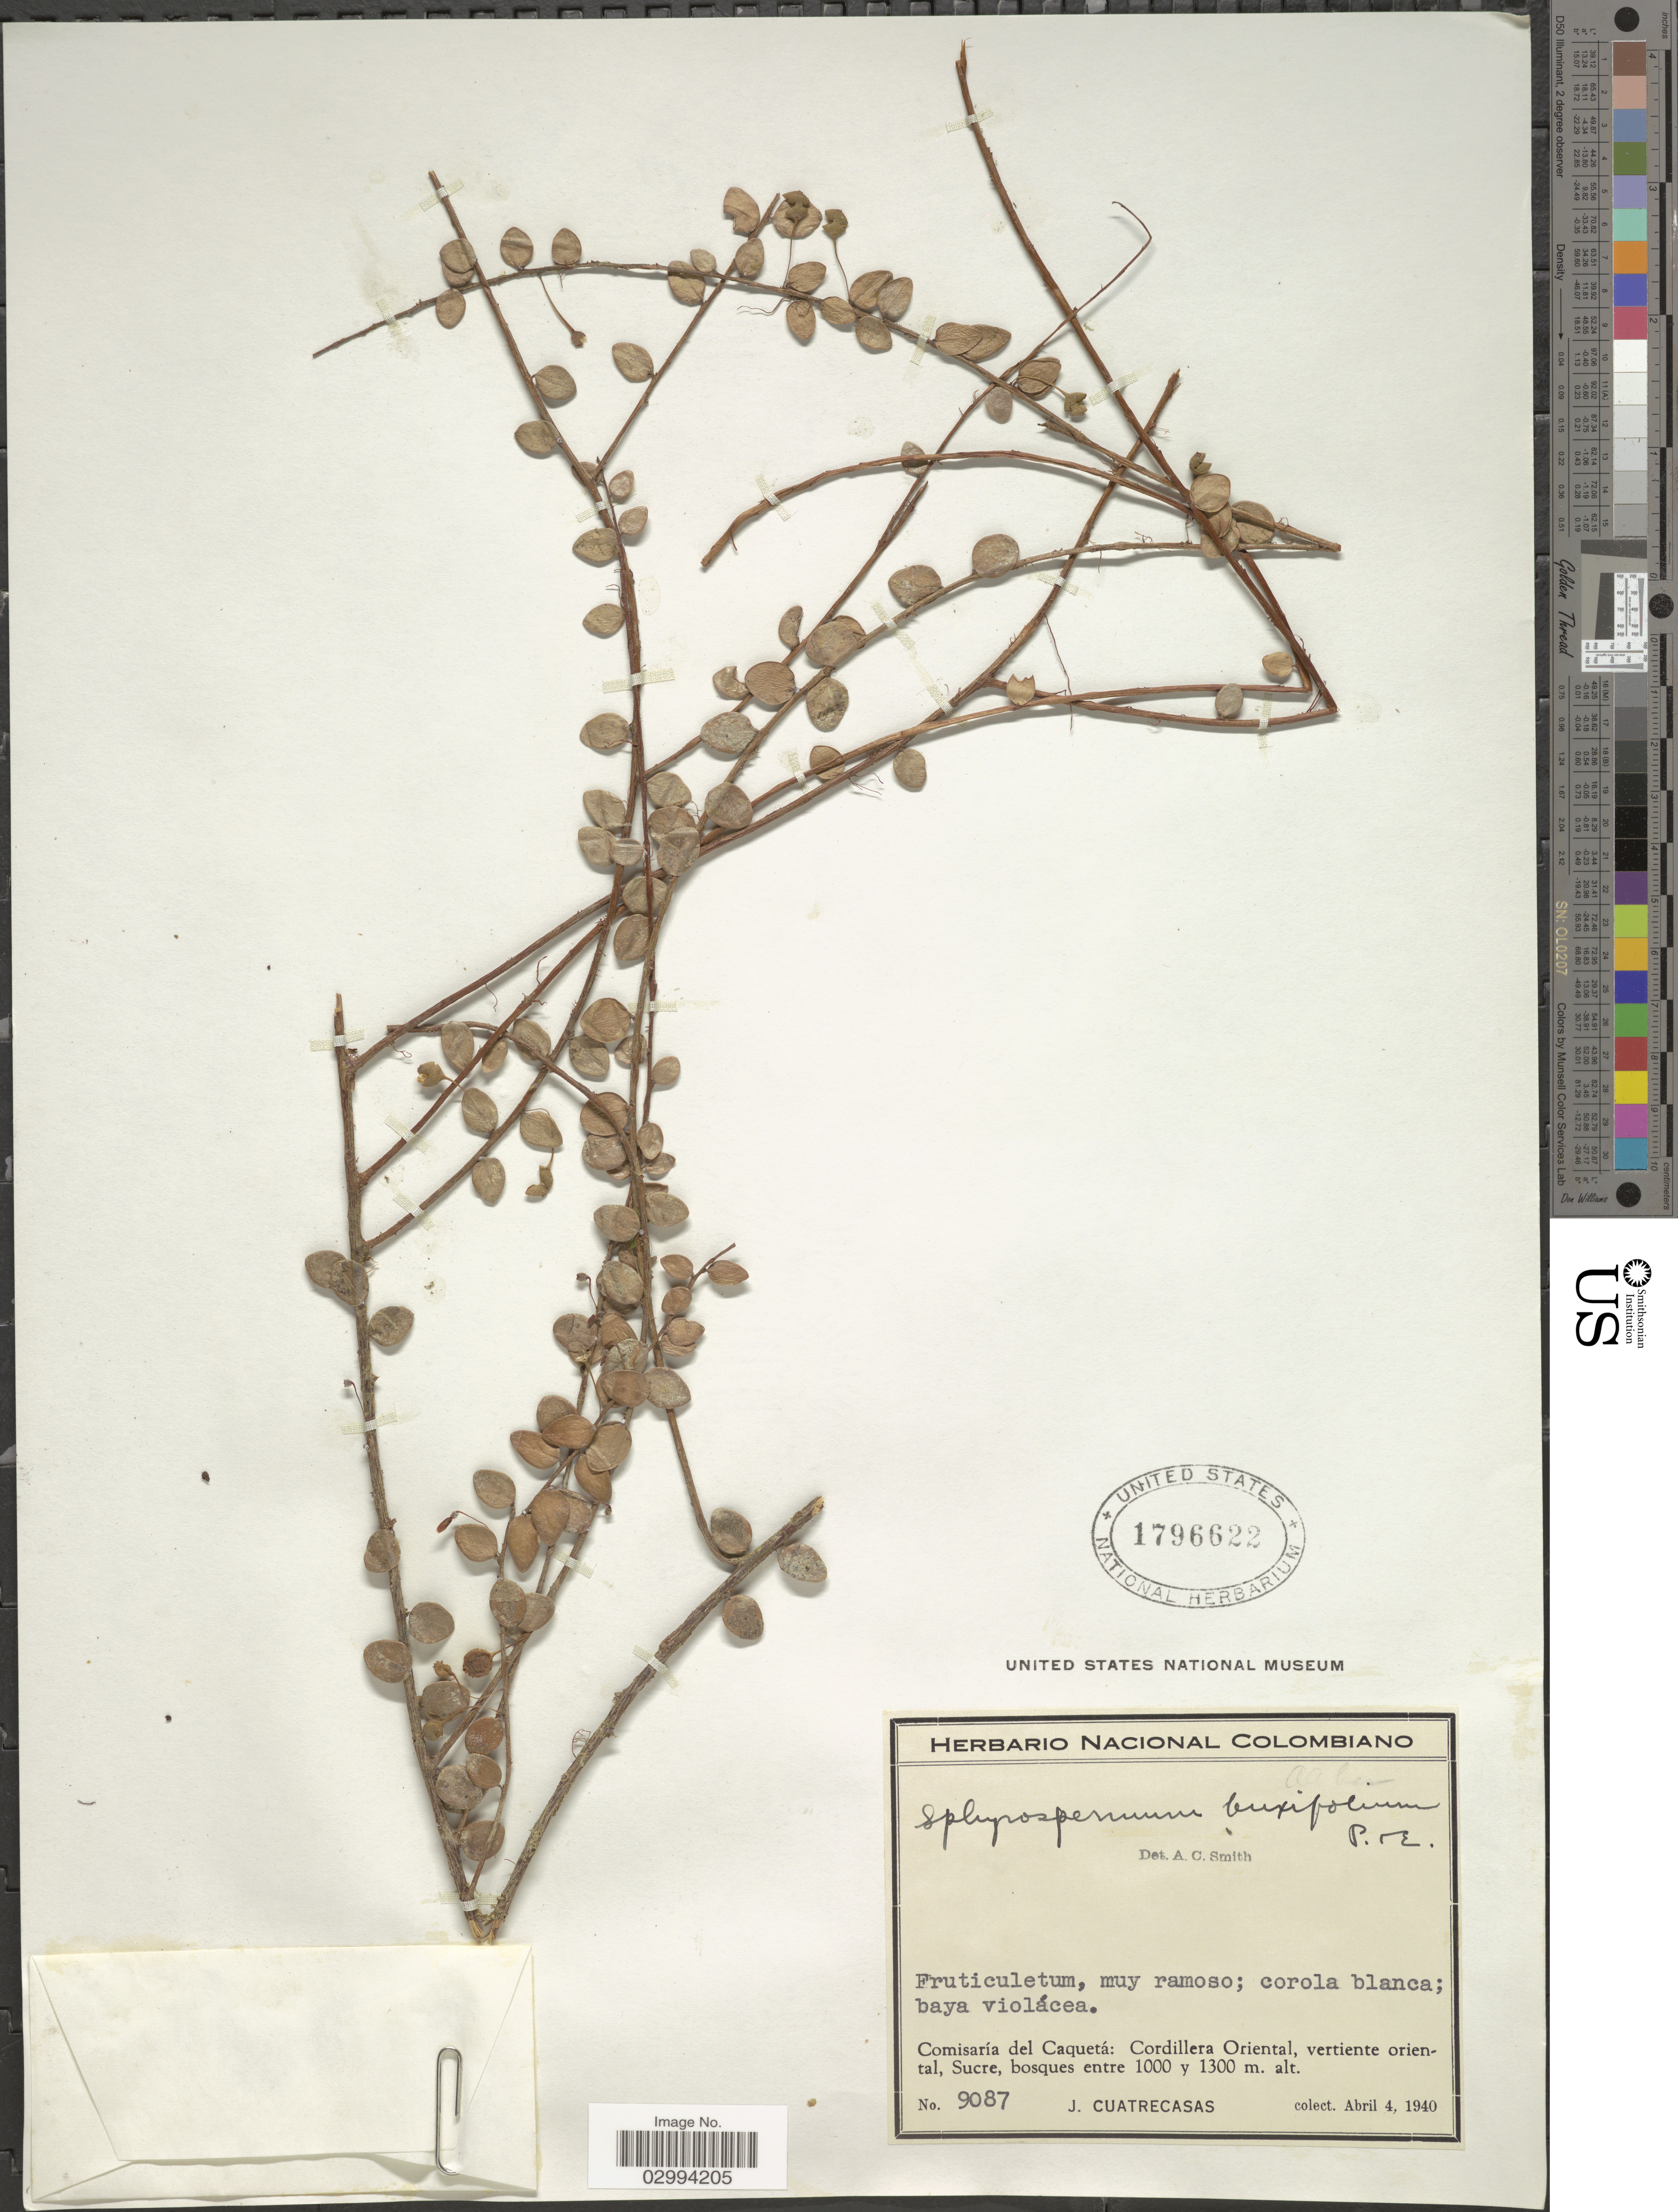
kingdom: Plantae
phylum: Tracheophyta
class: Magnoliopsida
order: Ericales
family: Ericaceae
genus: Sphyrospermum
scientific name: Sphyrospermum buxifolium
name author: Poepp. & Endl.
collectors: J. Cuatrecasas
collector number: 9087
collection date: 1940-04-04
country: Colombia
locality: Comisaría del Caquetá: Cordillera Oriental, vertiente oriental, Sucre.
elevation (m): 1000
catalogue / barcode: US 1796622